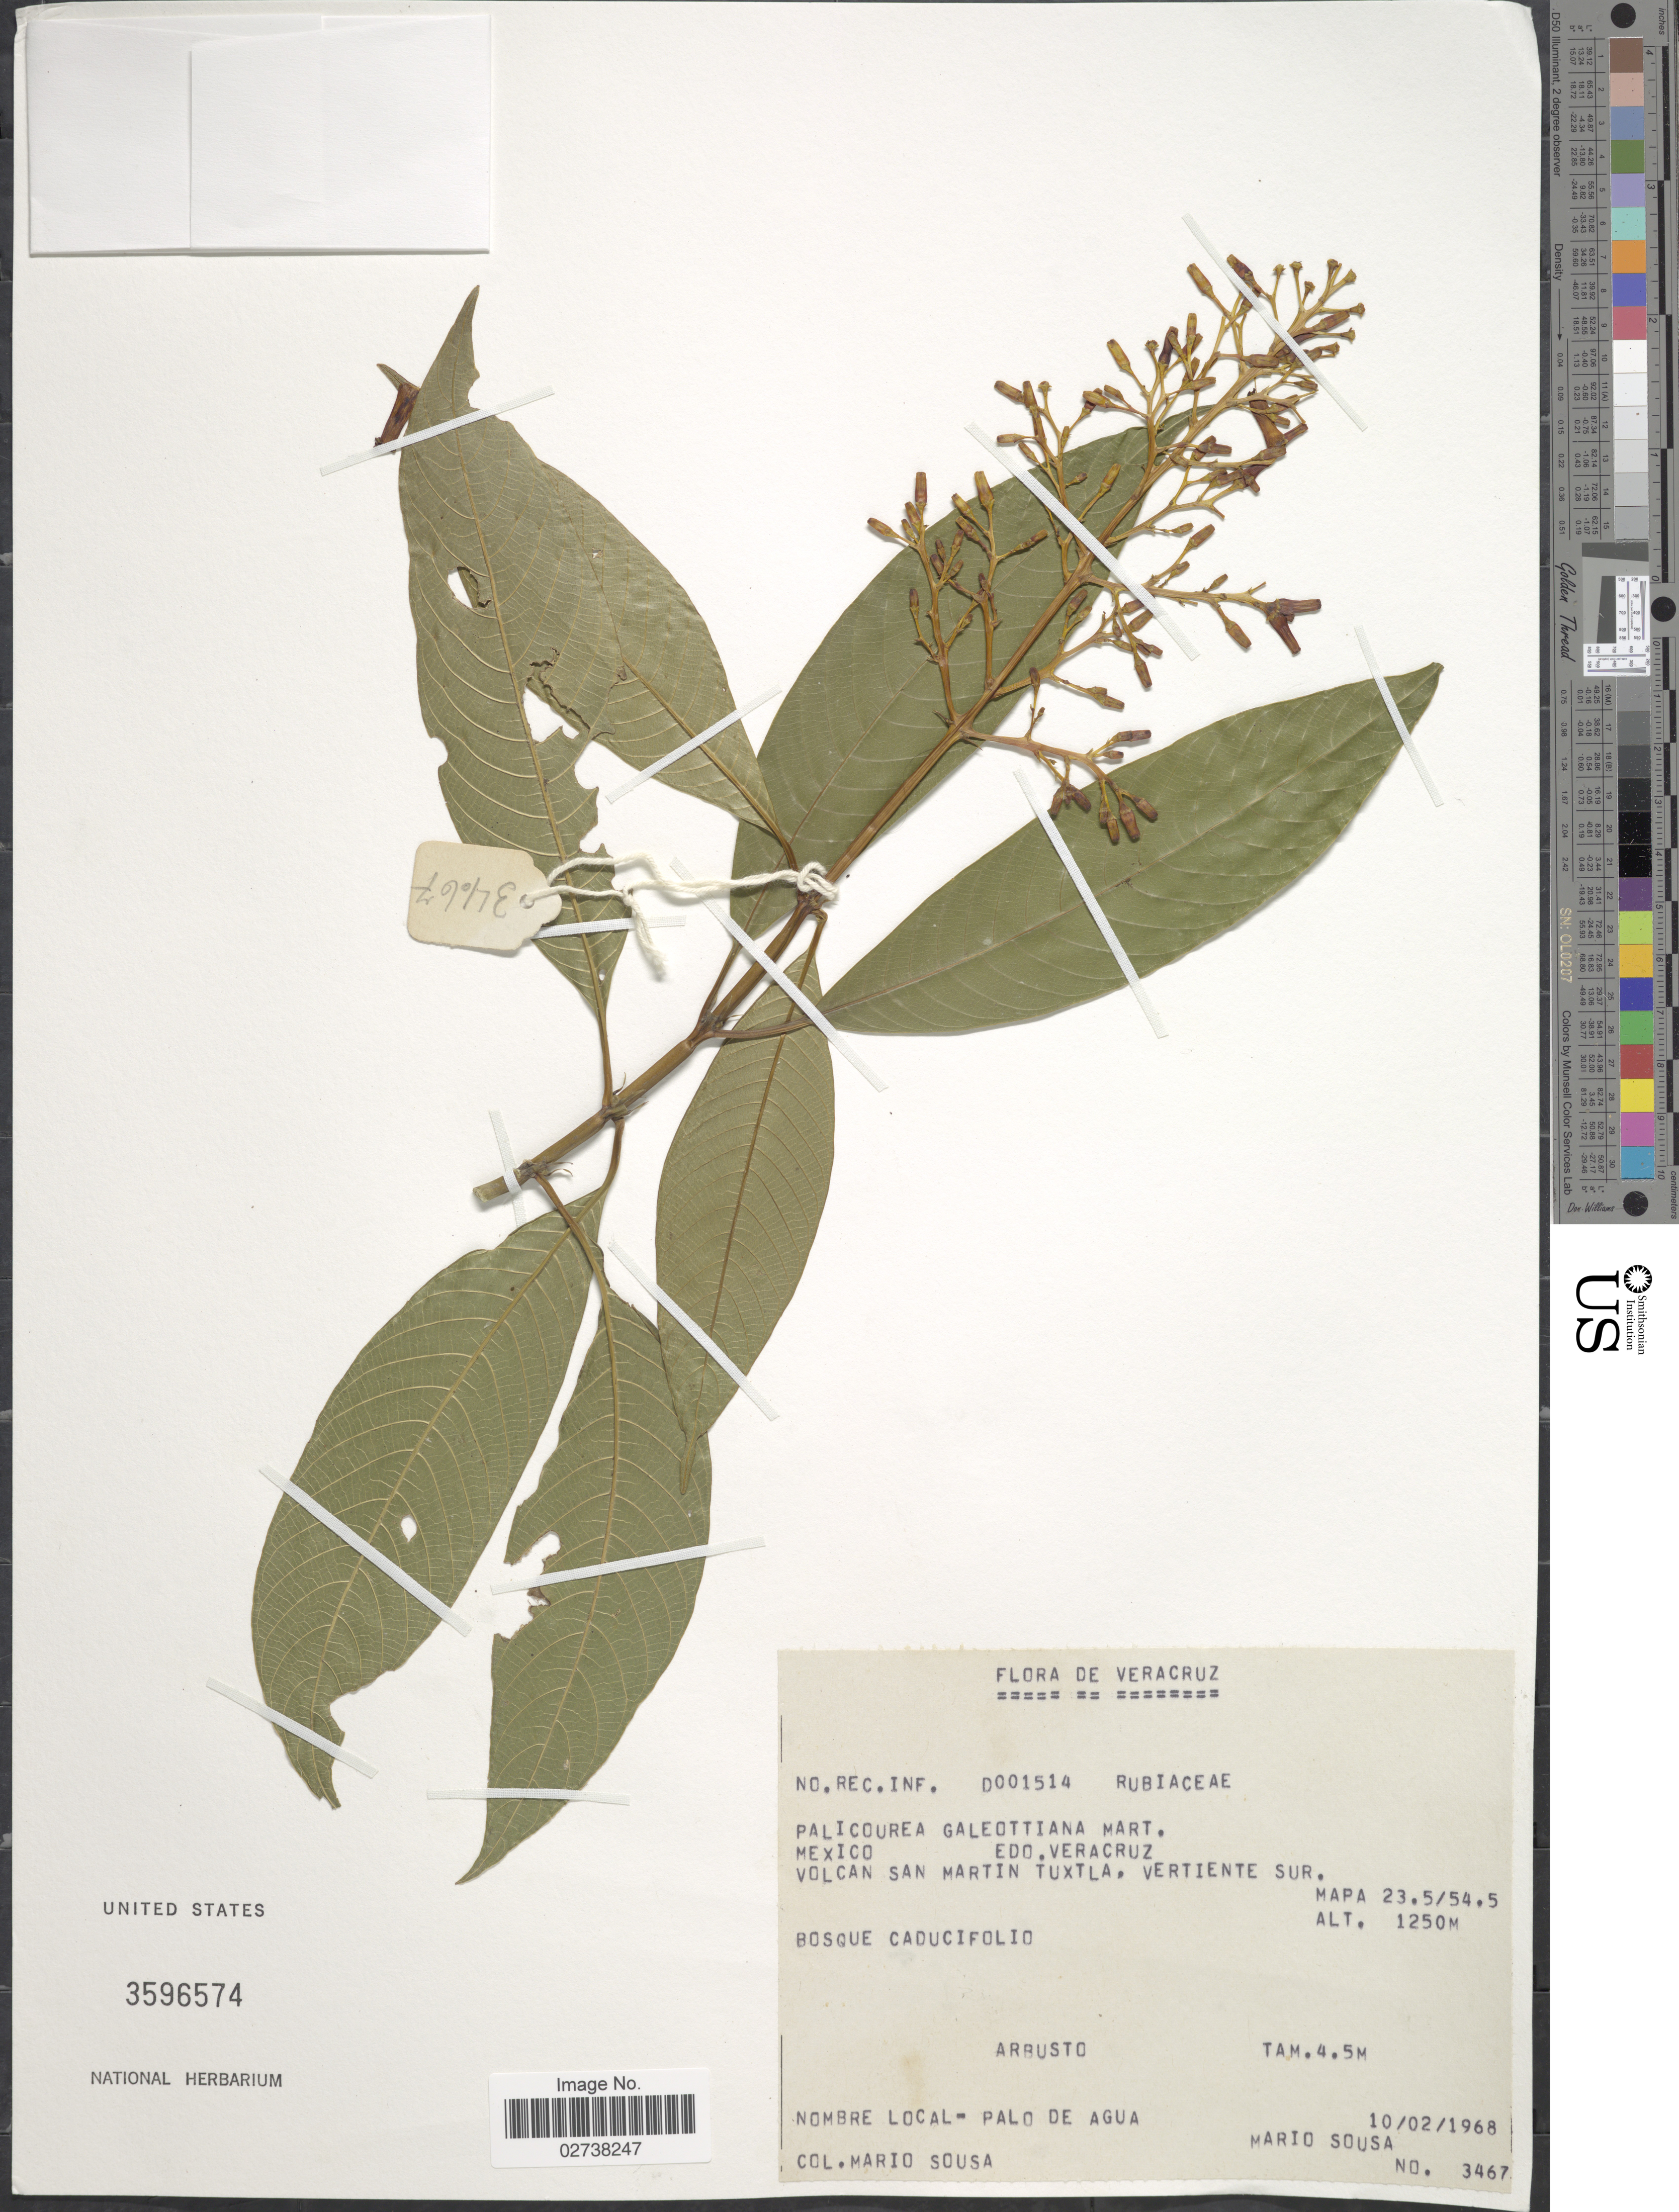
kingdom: Plantae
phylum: Tracheophyta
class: Magnoliopsida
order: Gentianales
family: Rubiaceae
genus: Palicourea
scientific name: Palicourea galeottiana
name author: M. Martens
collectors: M. Sousa S.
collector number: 3467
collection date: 1968-02-10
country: Mexico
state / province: Veracruz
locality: Veracruz, Volcan San Martin Tuxtla, Vertiente Sur. Mapa 23.5/54.5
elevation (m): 1250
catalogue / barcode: US 3596574